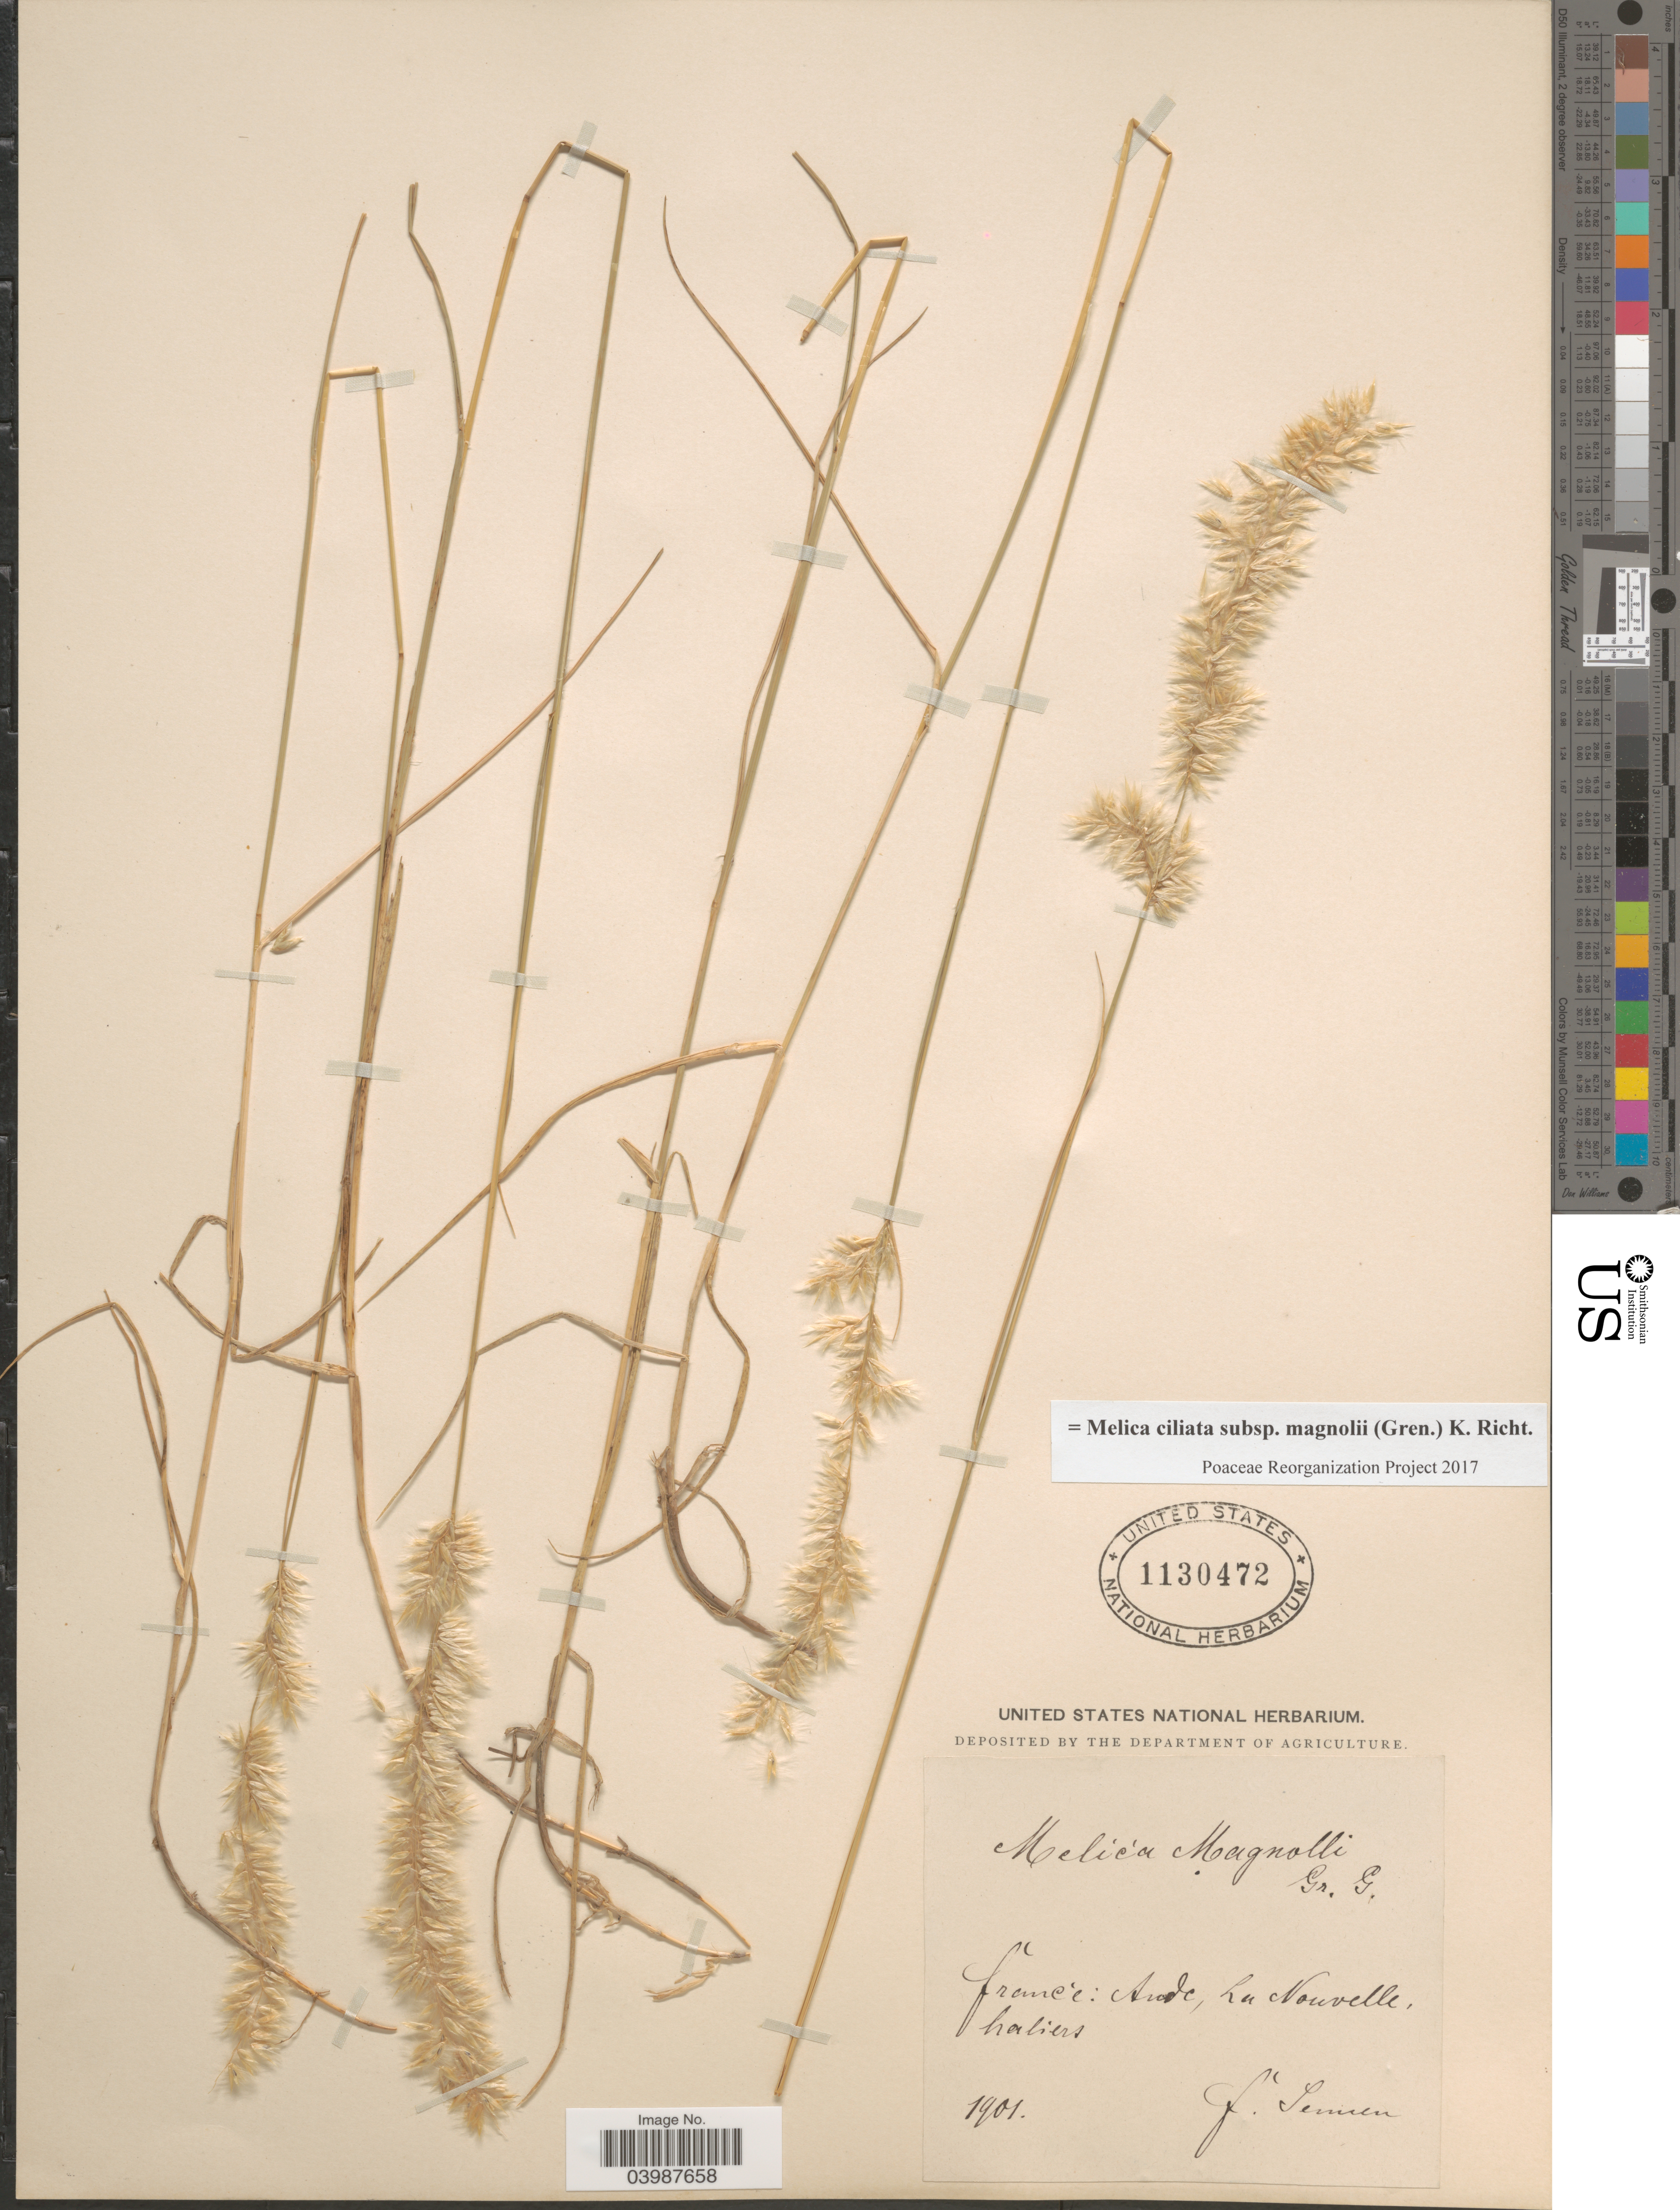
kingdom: Plantae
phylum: Tracheophyta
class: Liliopsida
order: Poales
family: Poaceae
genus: Melica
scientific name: Melica ciliata subsp. magnolii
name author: K. Richt.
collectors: E. Sennen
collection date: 1901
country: France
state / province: Occitanie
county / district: Aude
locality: Aude, La Nouvelle, haliers.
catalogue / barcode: US 1130472